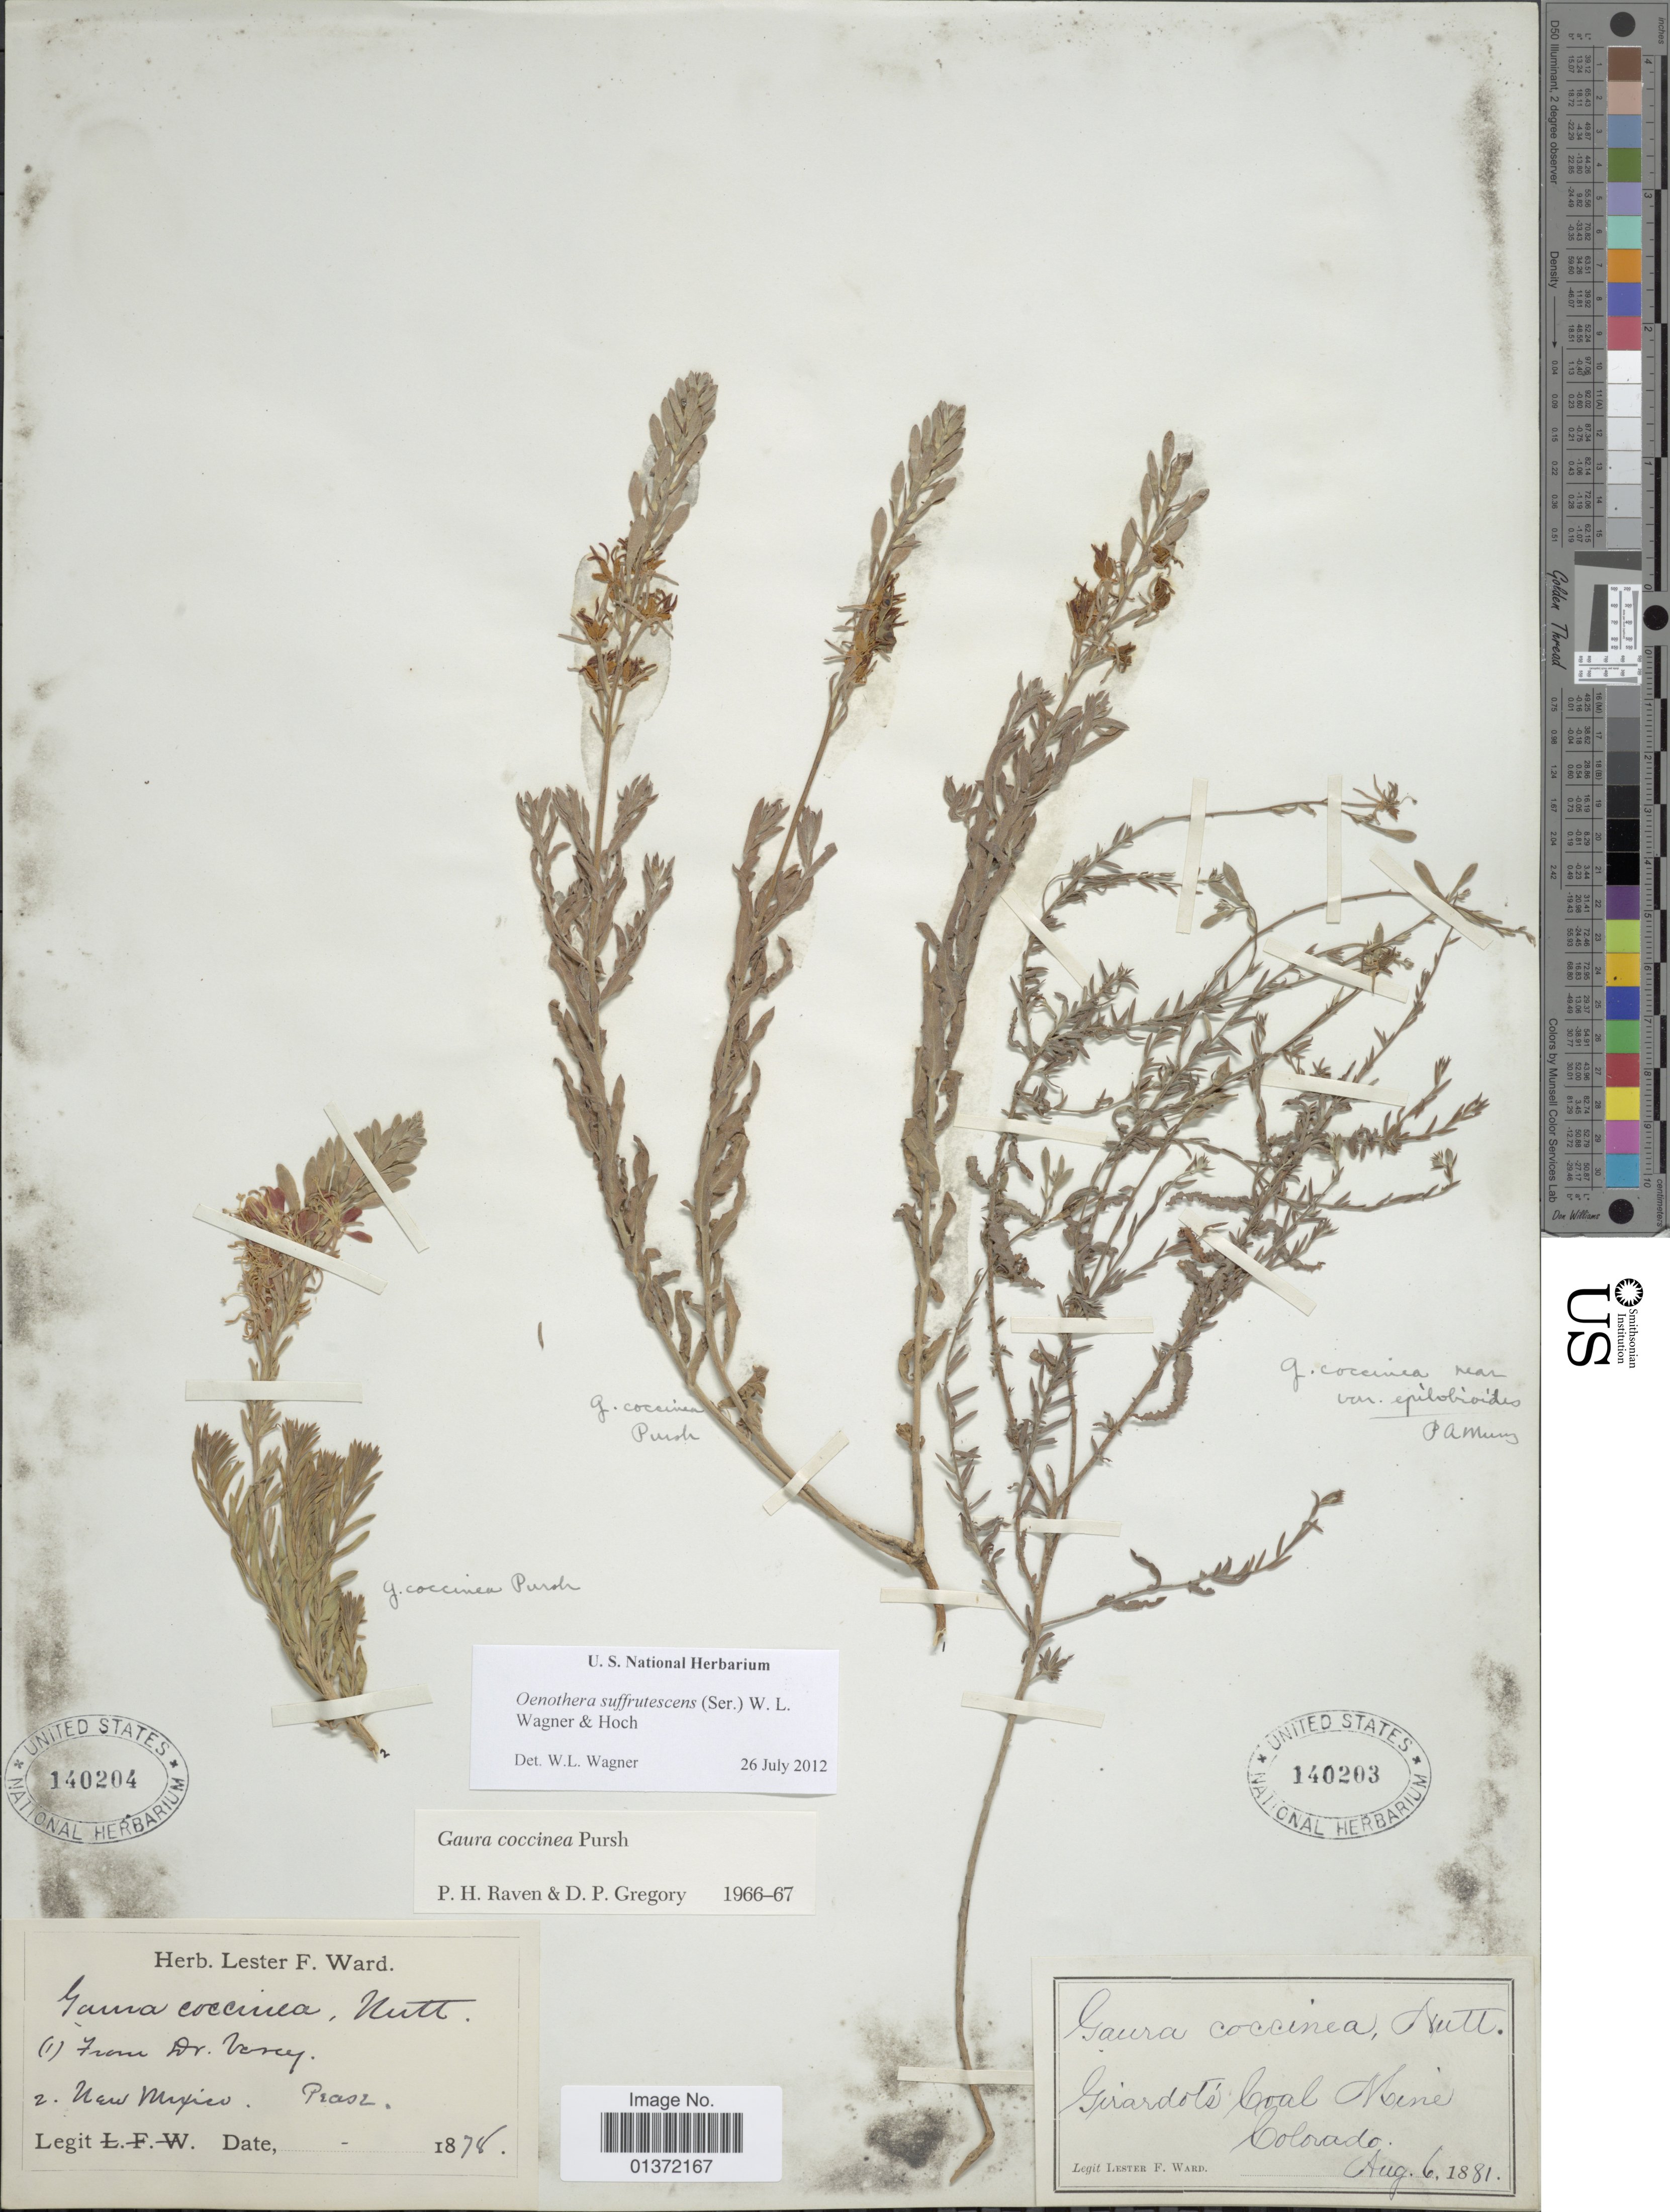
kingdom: Plantae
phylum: Tracheophyta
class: Magnoliopsida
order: Myrtales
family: Onagraceae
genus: Oenothera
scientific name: Oenothera suffrutescens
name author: (Ser.) W.L. Wagner & Hoch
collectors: Vasey, --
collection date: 1878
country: United States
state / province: New Mexico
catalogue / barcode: US 140204-2